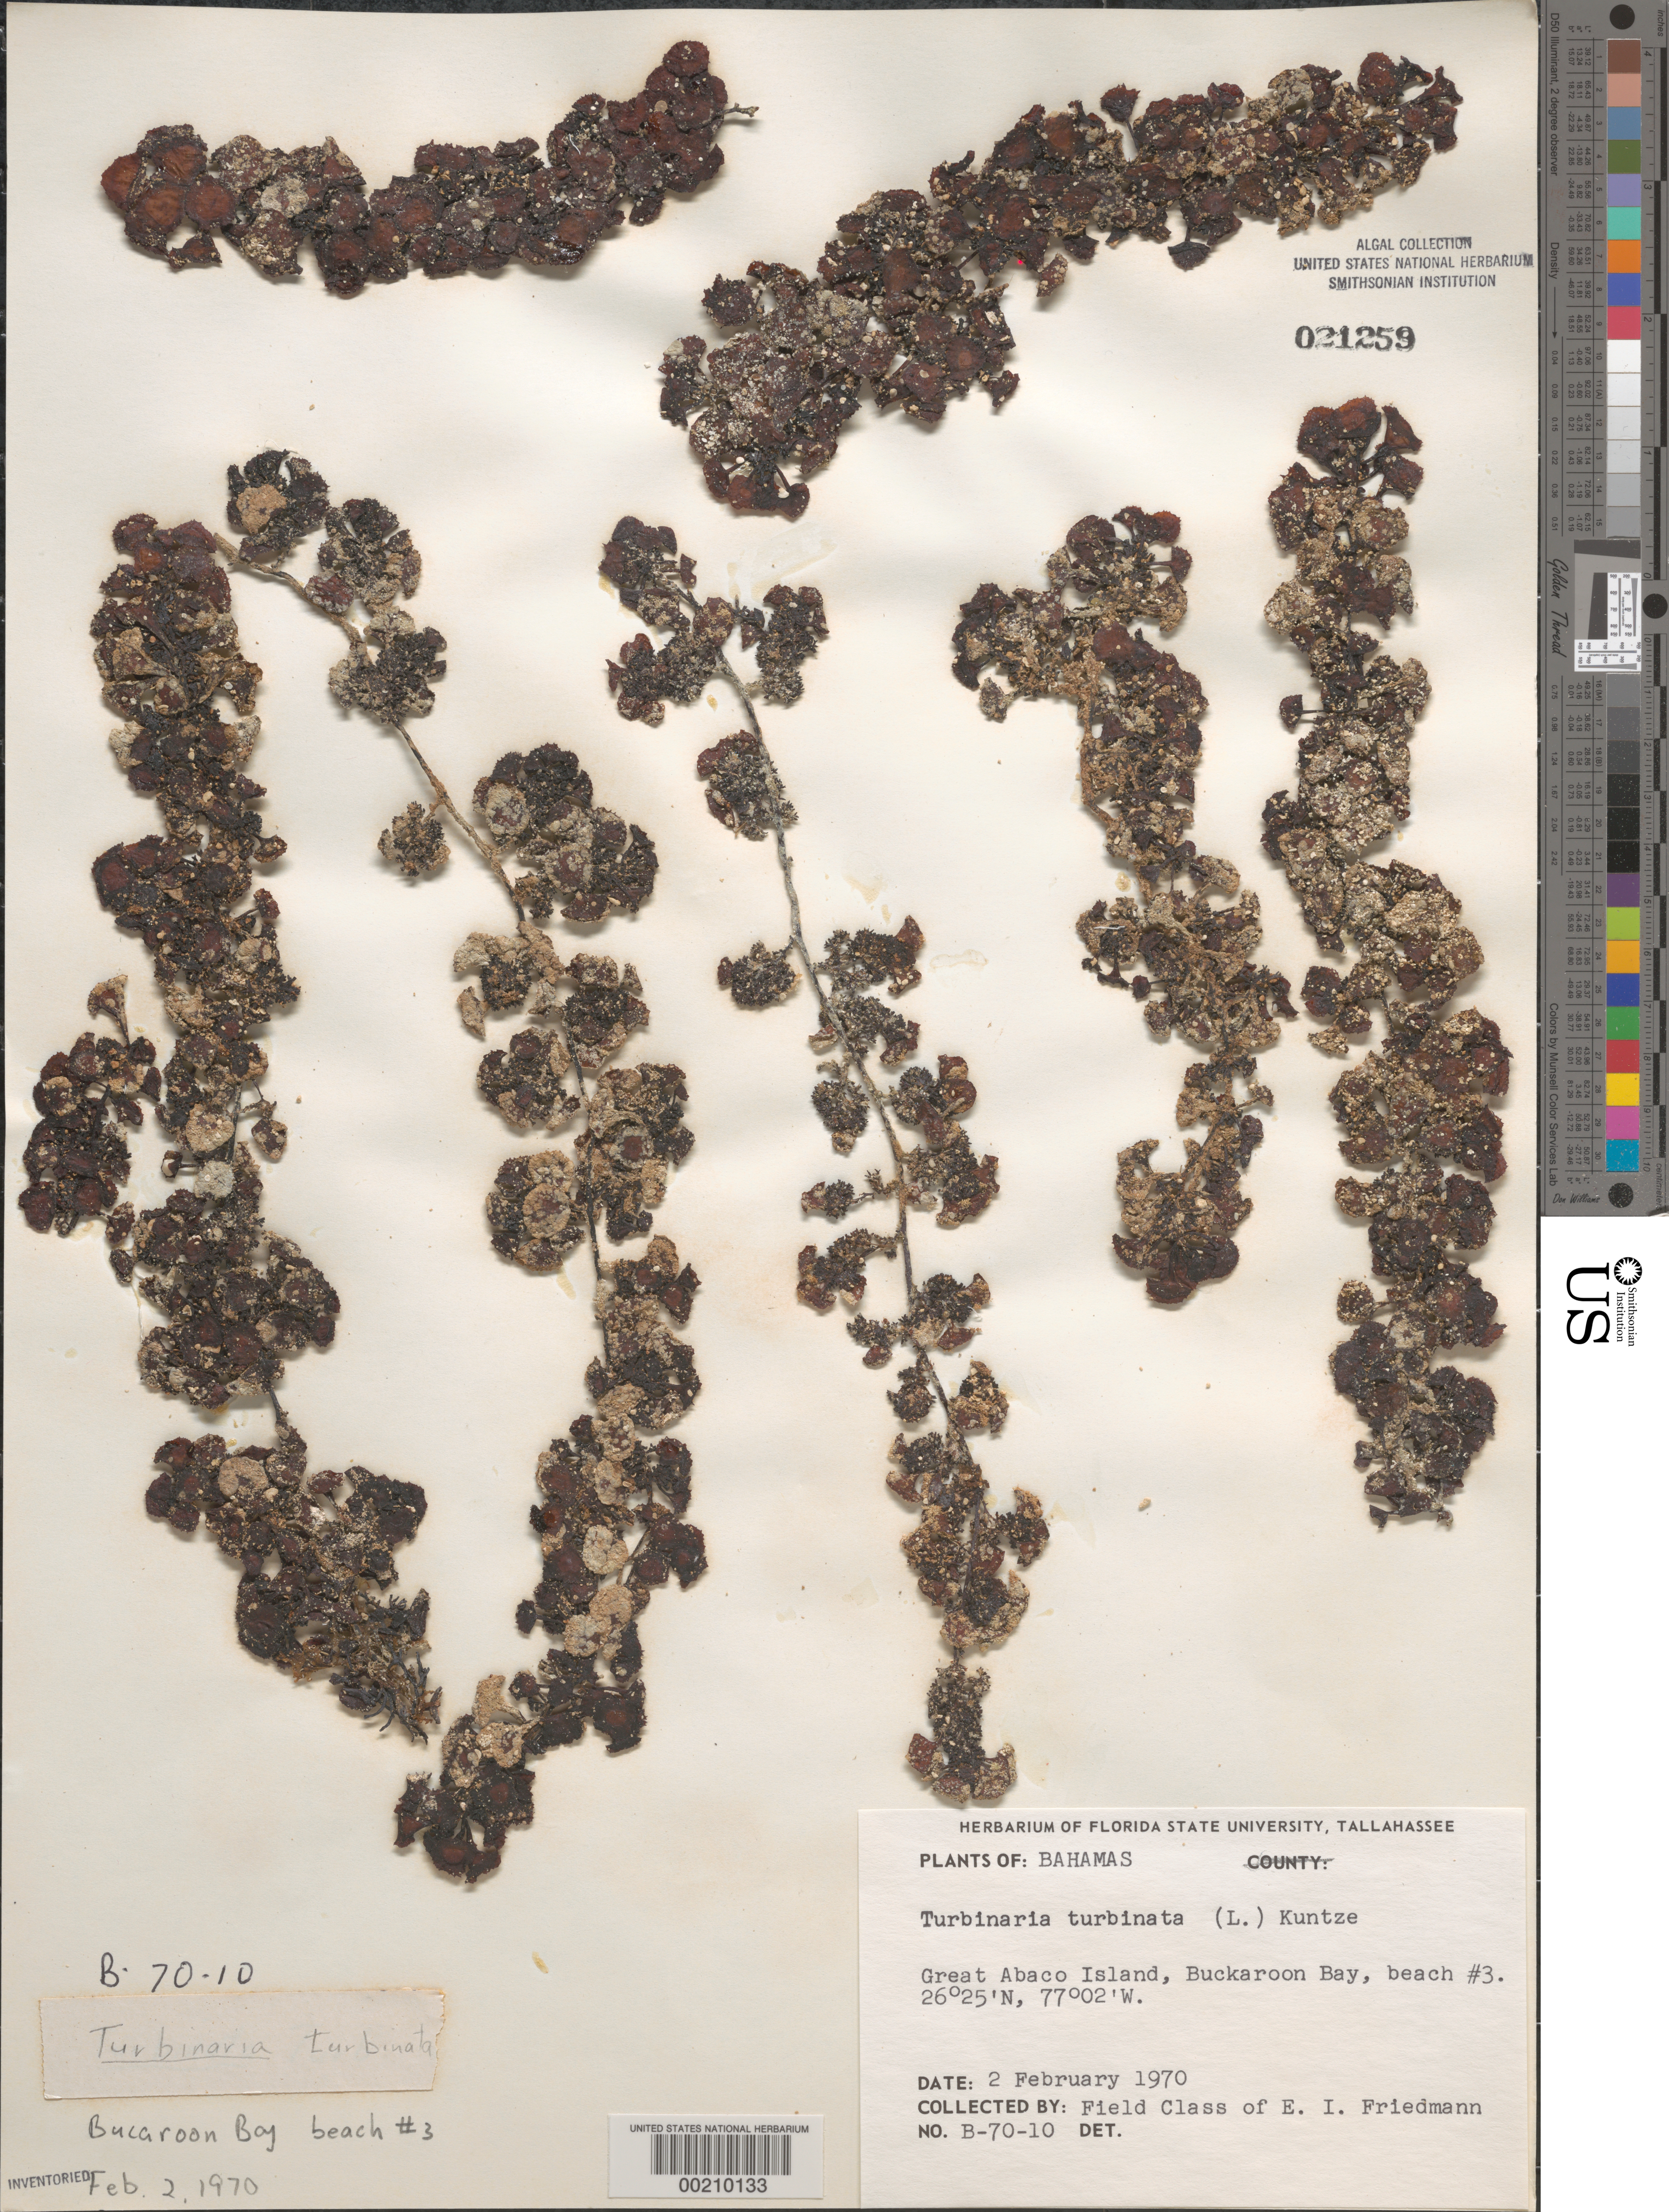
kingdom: Chromista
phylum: Ochrophyta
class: Phaeophyceae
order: Fucales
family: Sargassaceae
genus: Turbinaria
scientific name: Turbinaria turbinata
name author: (L.) Kuntze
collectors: E. Friedmann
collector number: B-70-10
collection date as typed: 02 Feb 1970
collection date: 1970-02-02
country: Bahamas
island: Great Abaco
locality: Buckaroon Bay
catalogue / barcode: US 21259